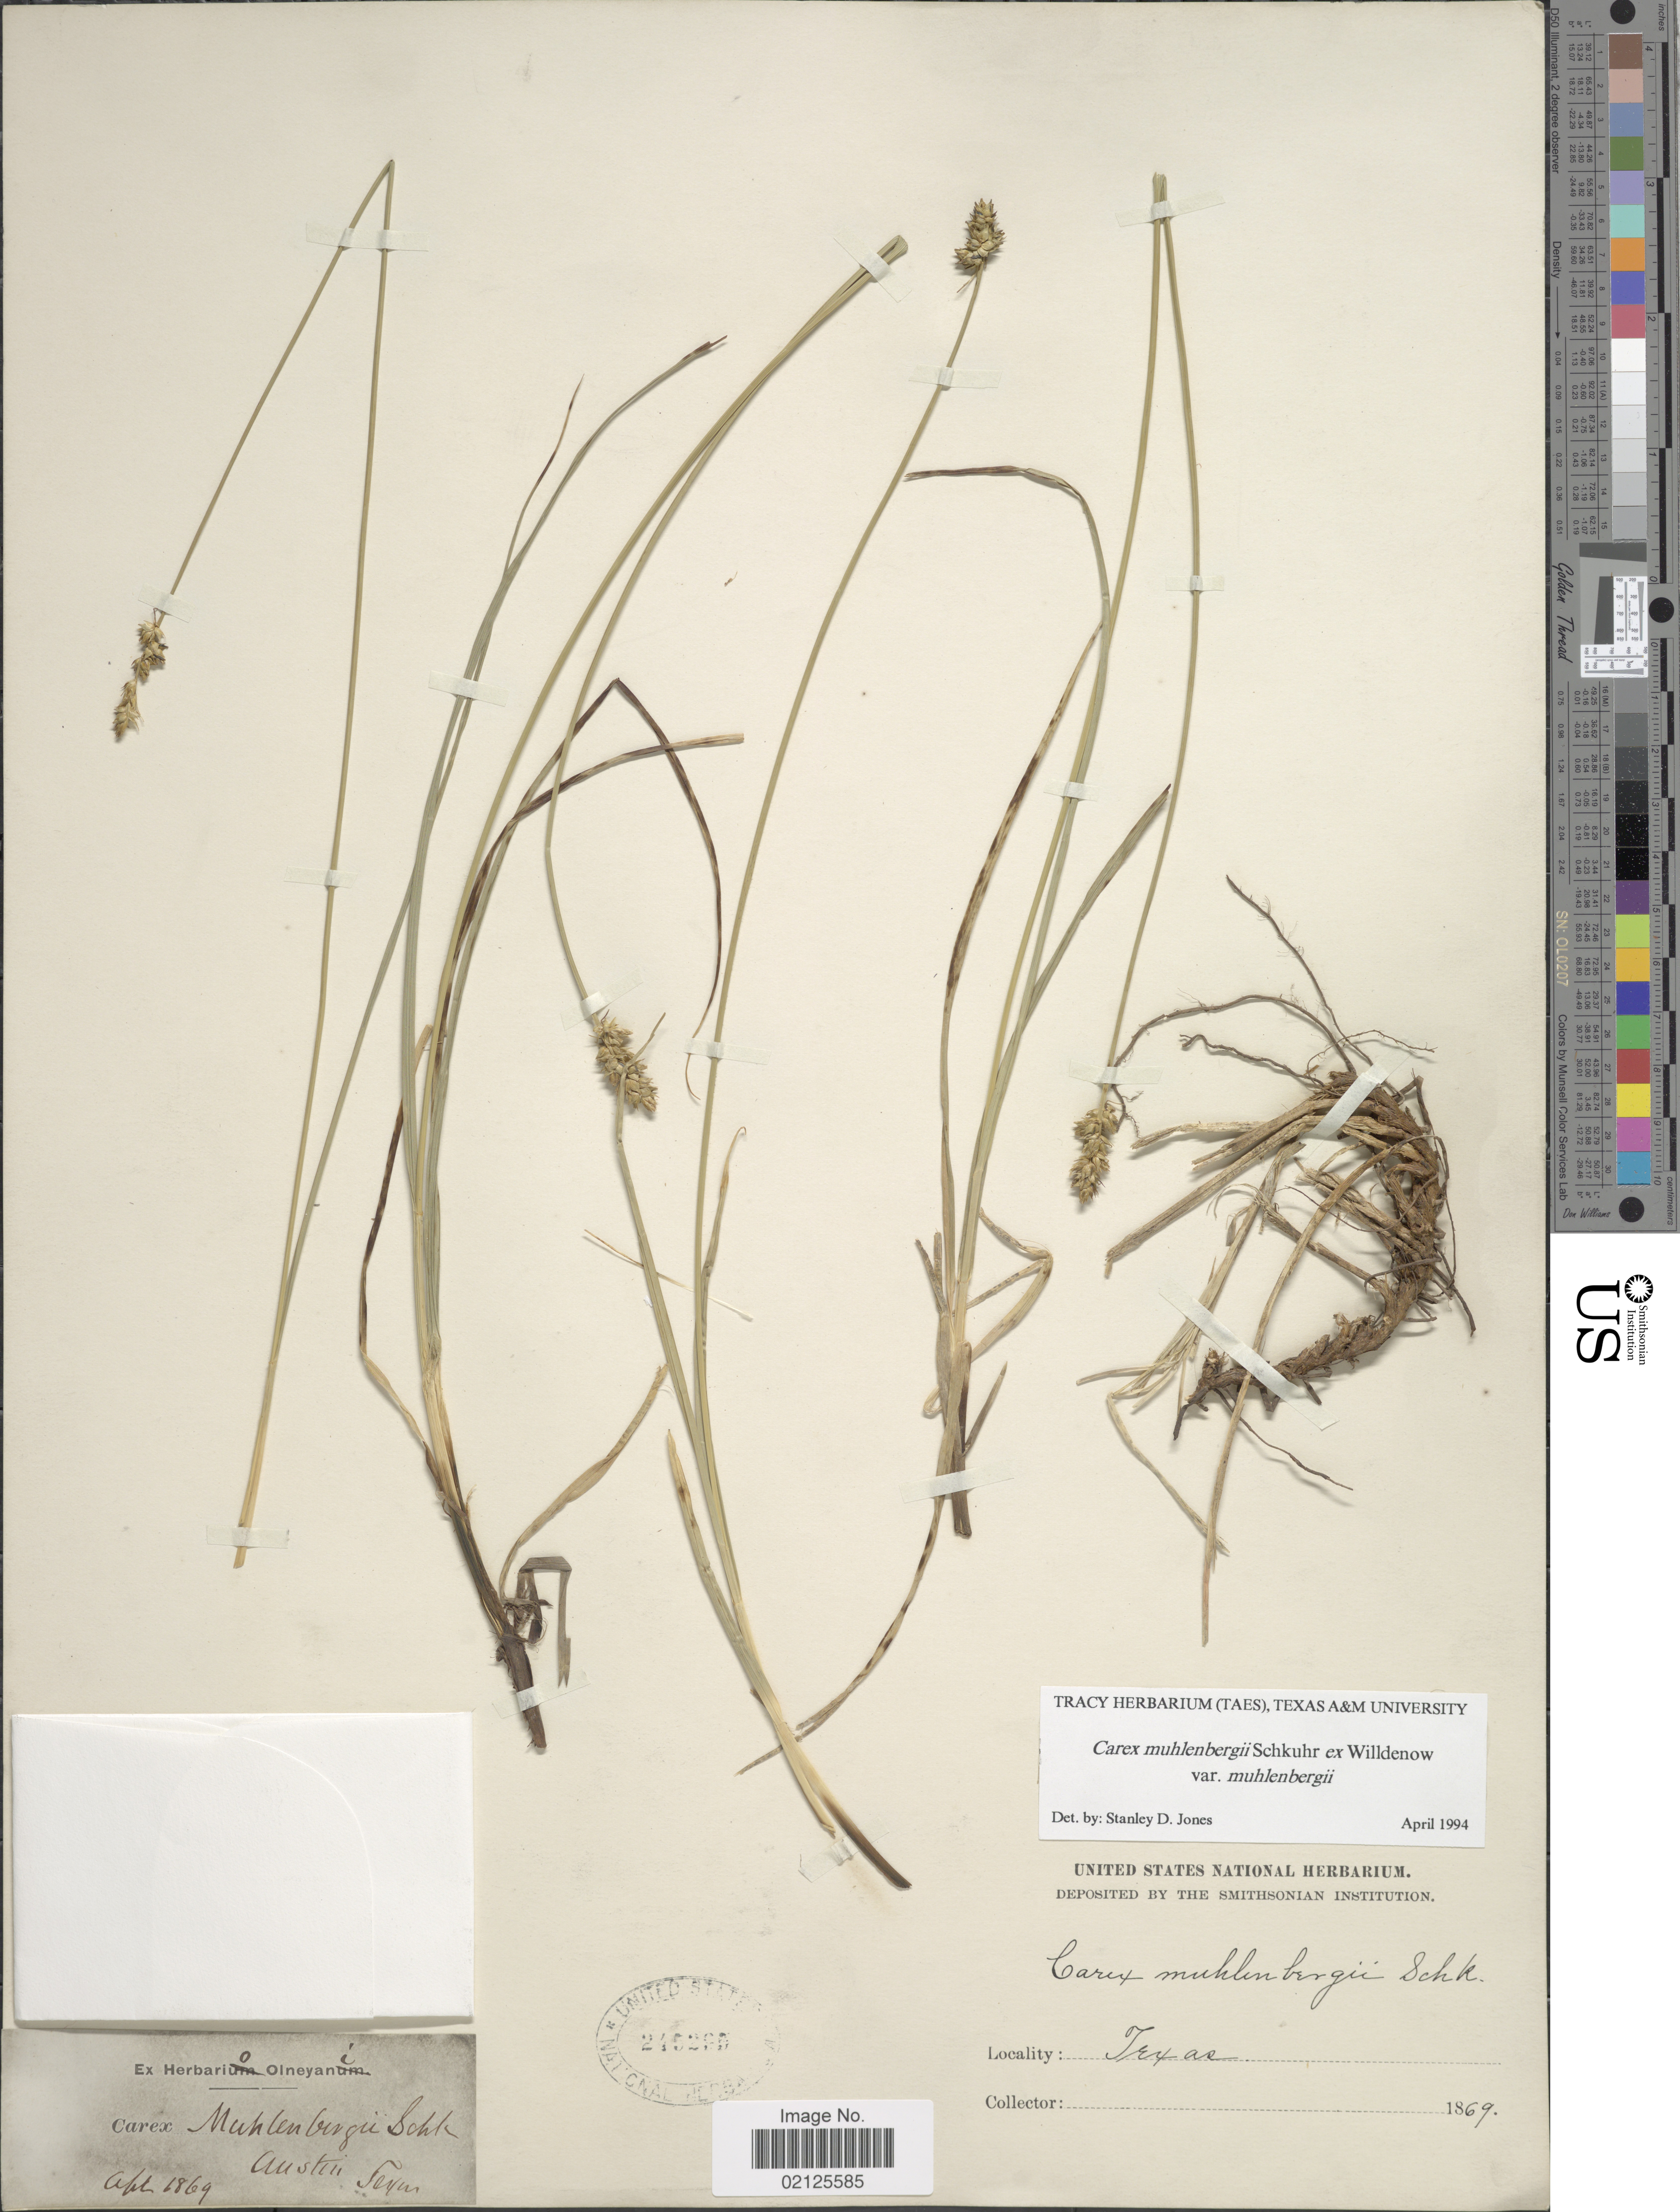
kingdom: Plantae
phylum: Tracheophyta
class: Liliopsida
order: Poales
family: Cyperaceae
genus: Carex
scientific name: Carex muehlenbergii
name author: Willd.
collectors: ex herb. Olneyanum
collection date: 1869-04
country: United States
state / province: Texas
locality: Austin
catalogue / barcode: US 245299